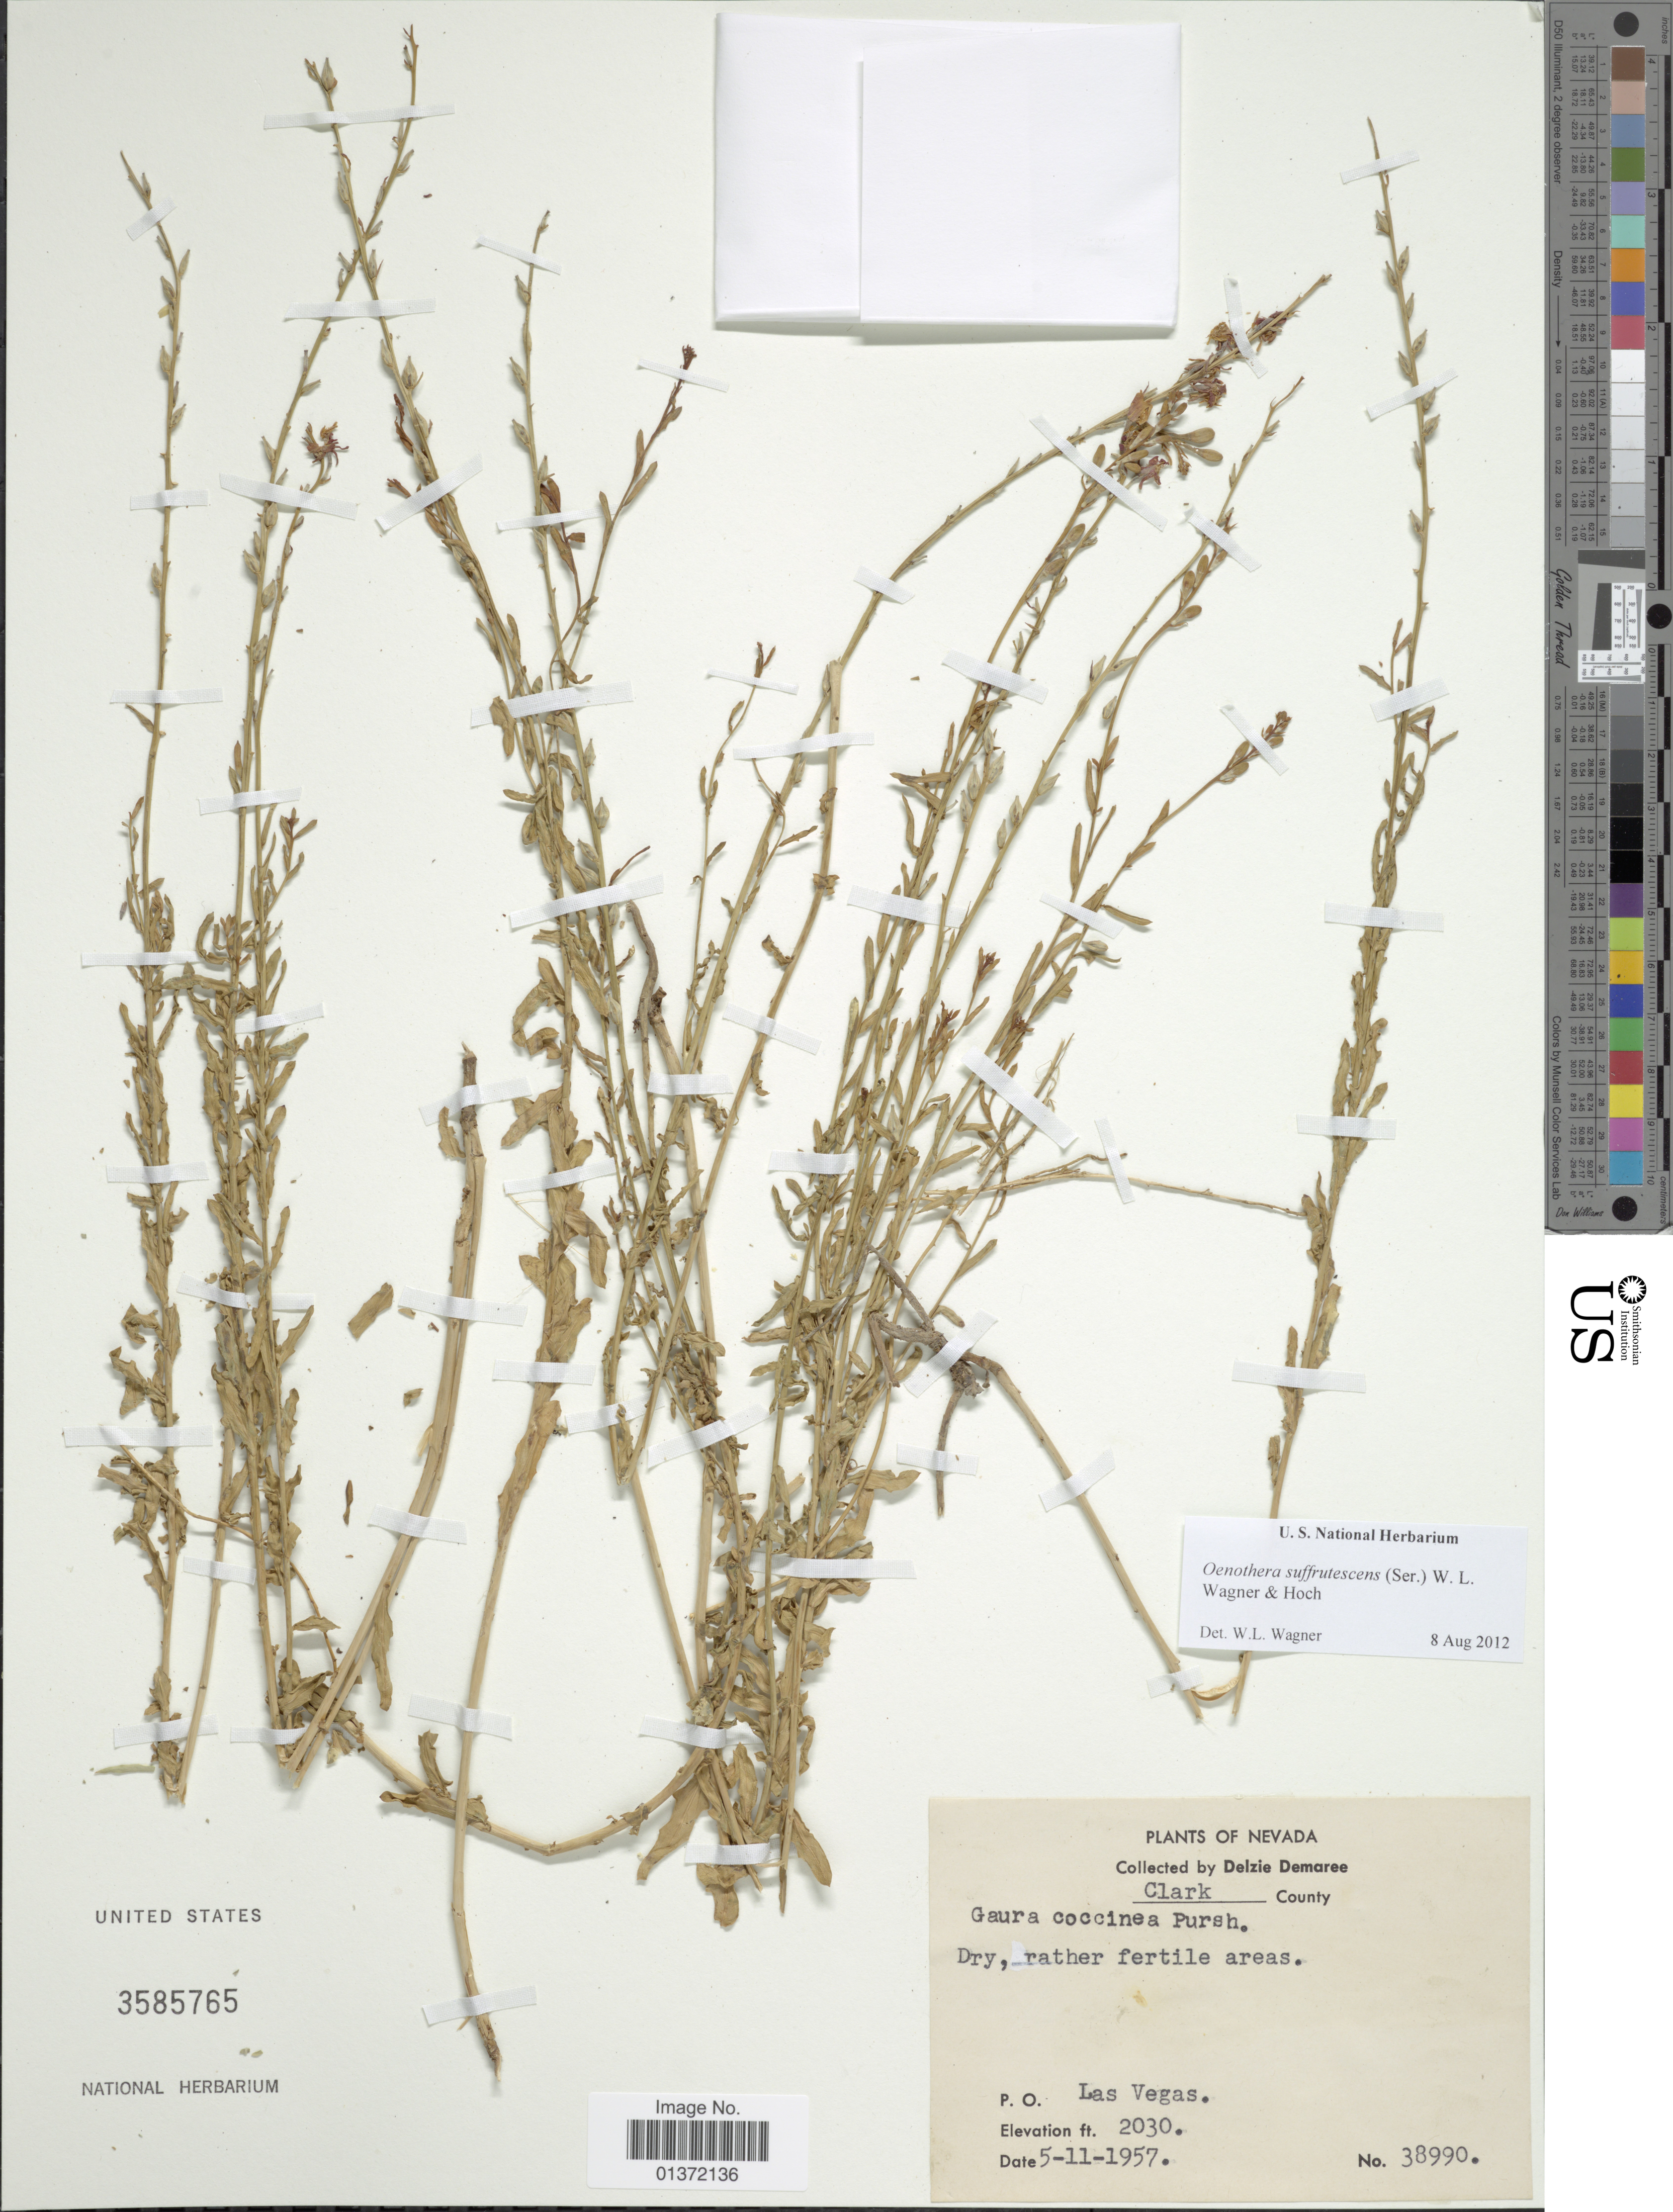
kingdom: Plantae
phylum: Tracheophyta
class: Magnoliopsida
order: Myrtales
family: Onagraceae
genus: Oenothera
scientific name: Oenothera suffrutescens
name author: (Ser.) W.L. Wagner & Hoch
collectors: D. Demaree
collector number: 38990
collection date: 1957-11-05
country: United States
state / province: Nevada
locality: Clark County, P.O. Las Vegas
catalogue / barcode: US 3585765